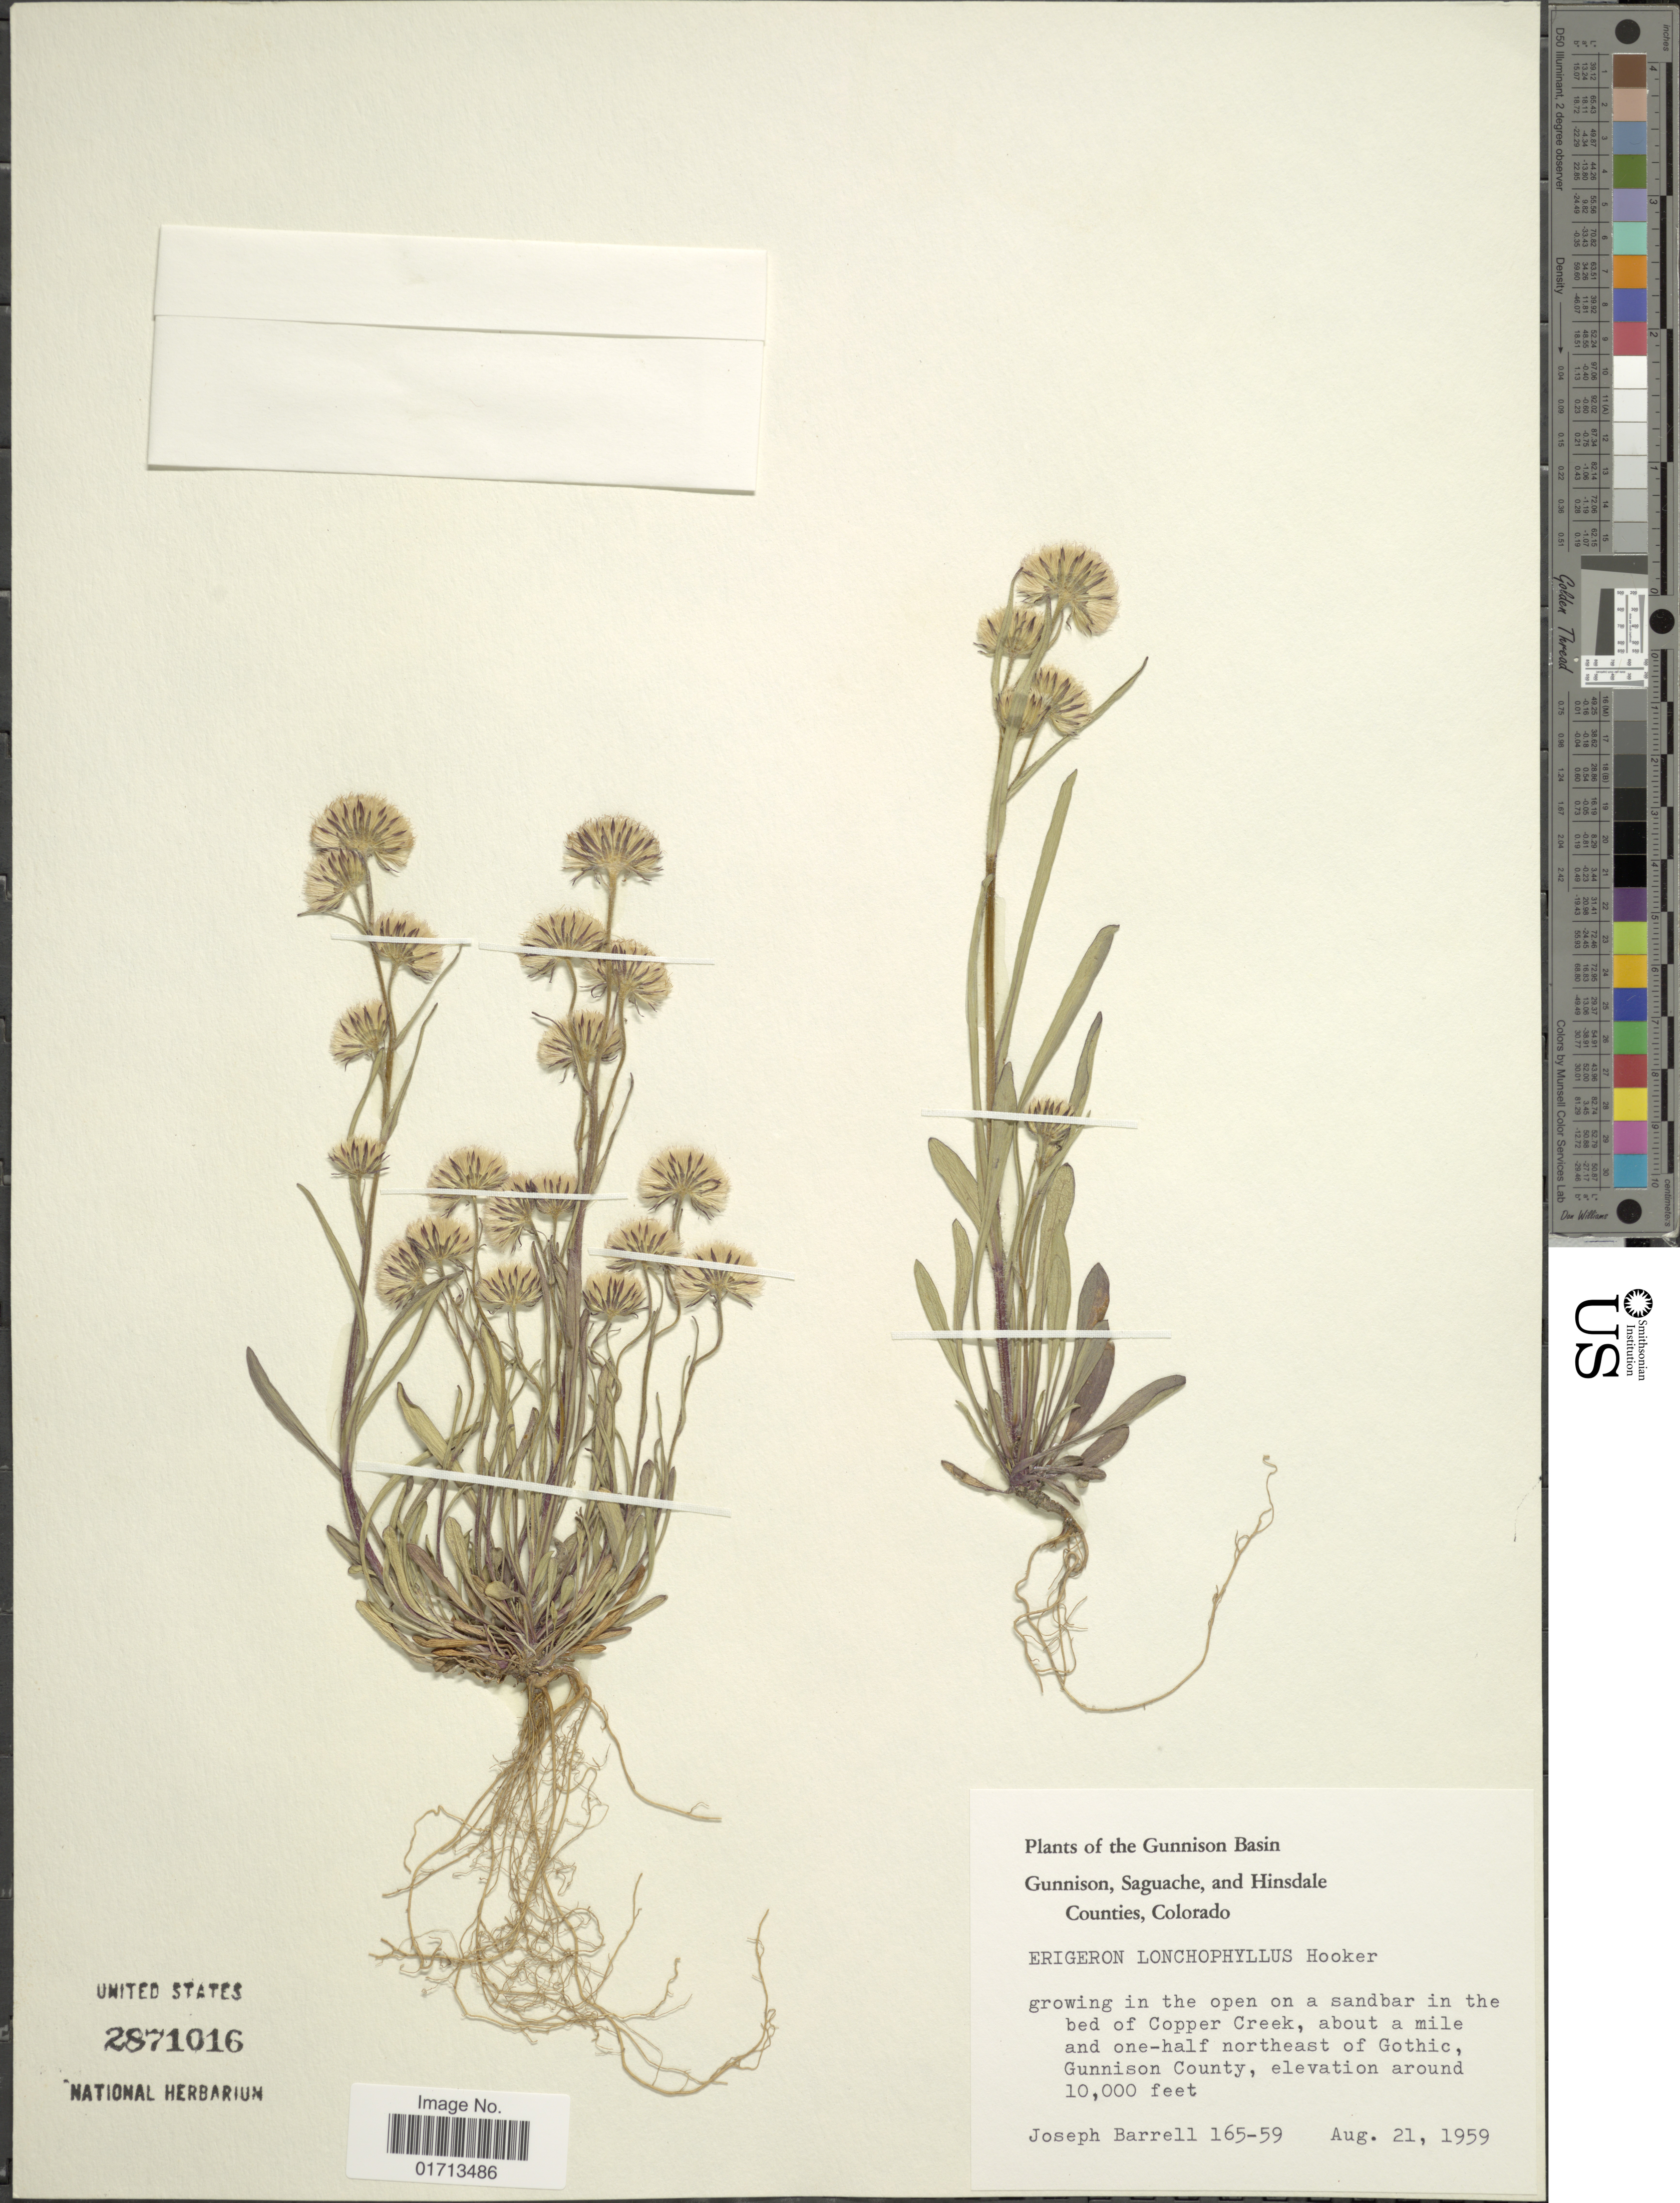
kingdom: Plantae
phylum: Tracheophyta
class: Magnoliopsida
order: Asterales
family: Asteraceae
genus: Erigeron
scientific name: Erigeron lonchophyllus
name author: Hook.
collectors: J. Barrell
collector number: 165-59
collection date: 1959-08-21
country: United States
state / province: Colorado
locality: Gunnison Basin. in the bed of Copper Creek, about a mile and one-half northeast of Gothic, Gunnison County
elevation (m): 3048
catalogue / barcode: US 2871016